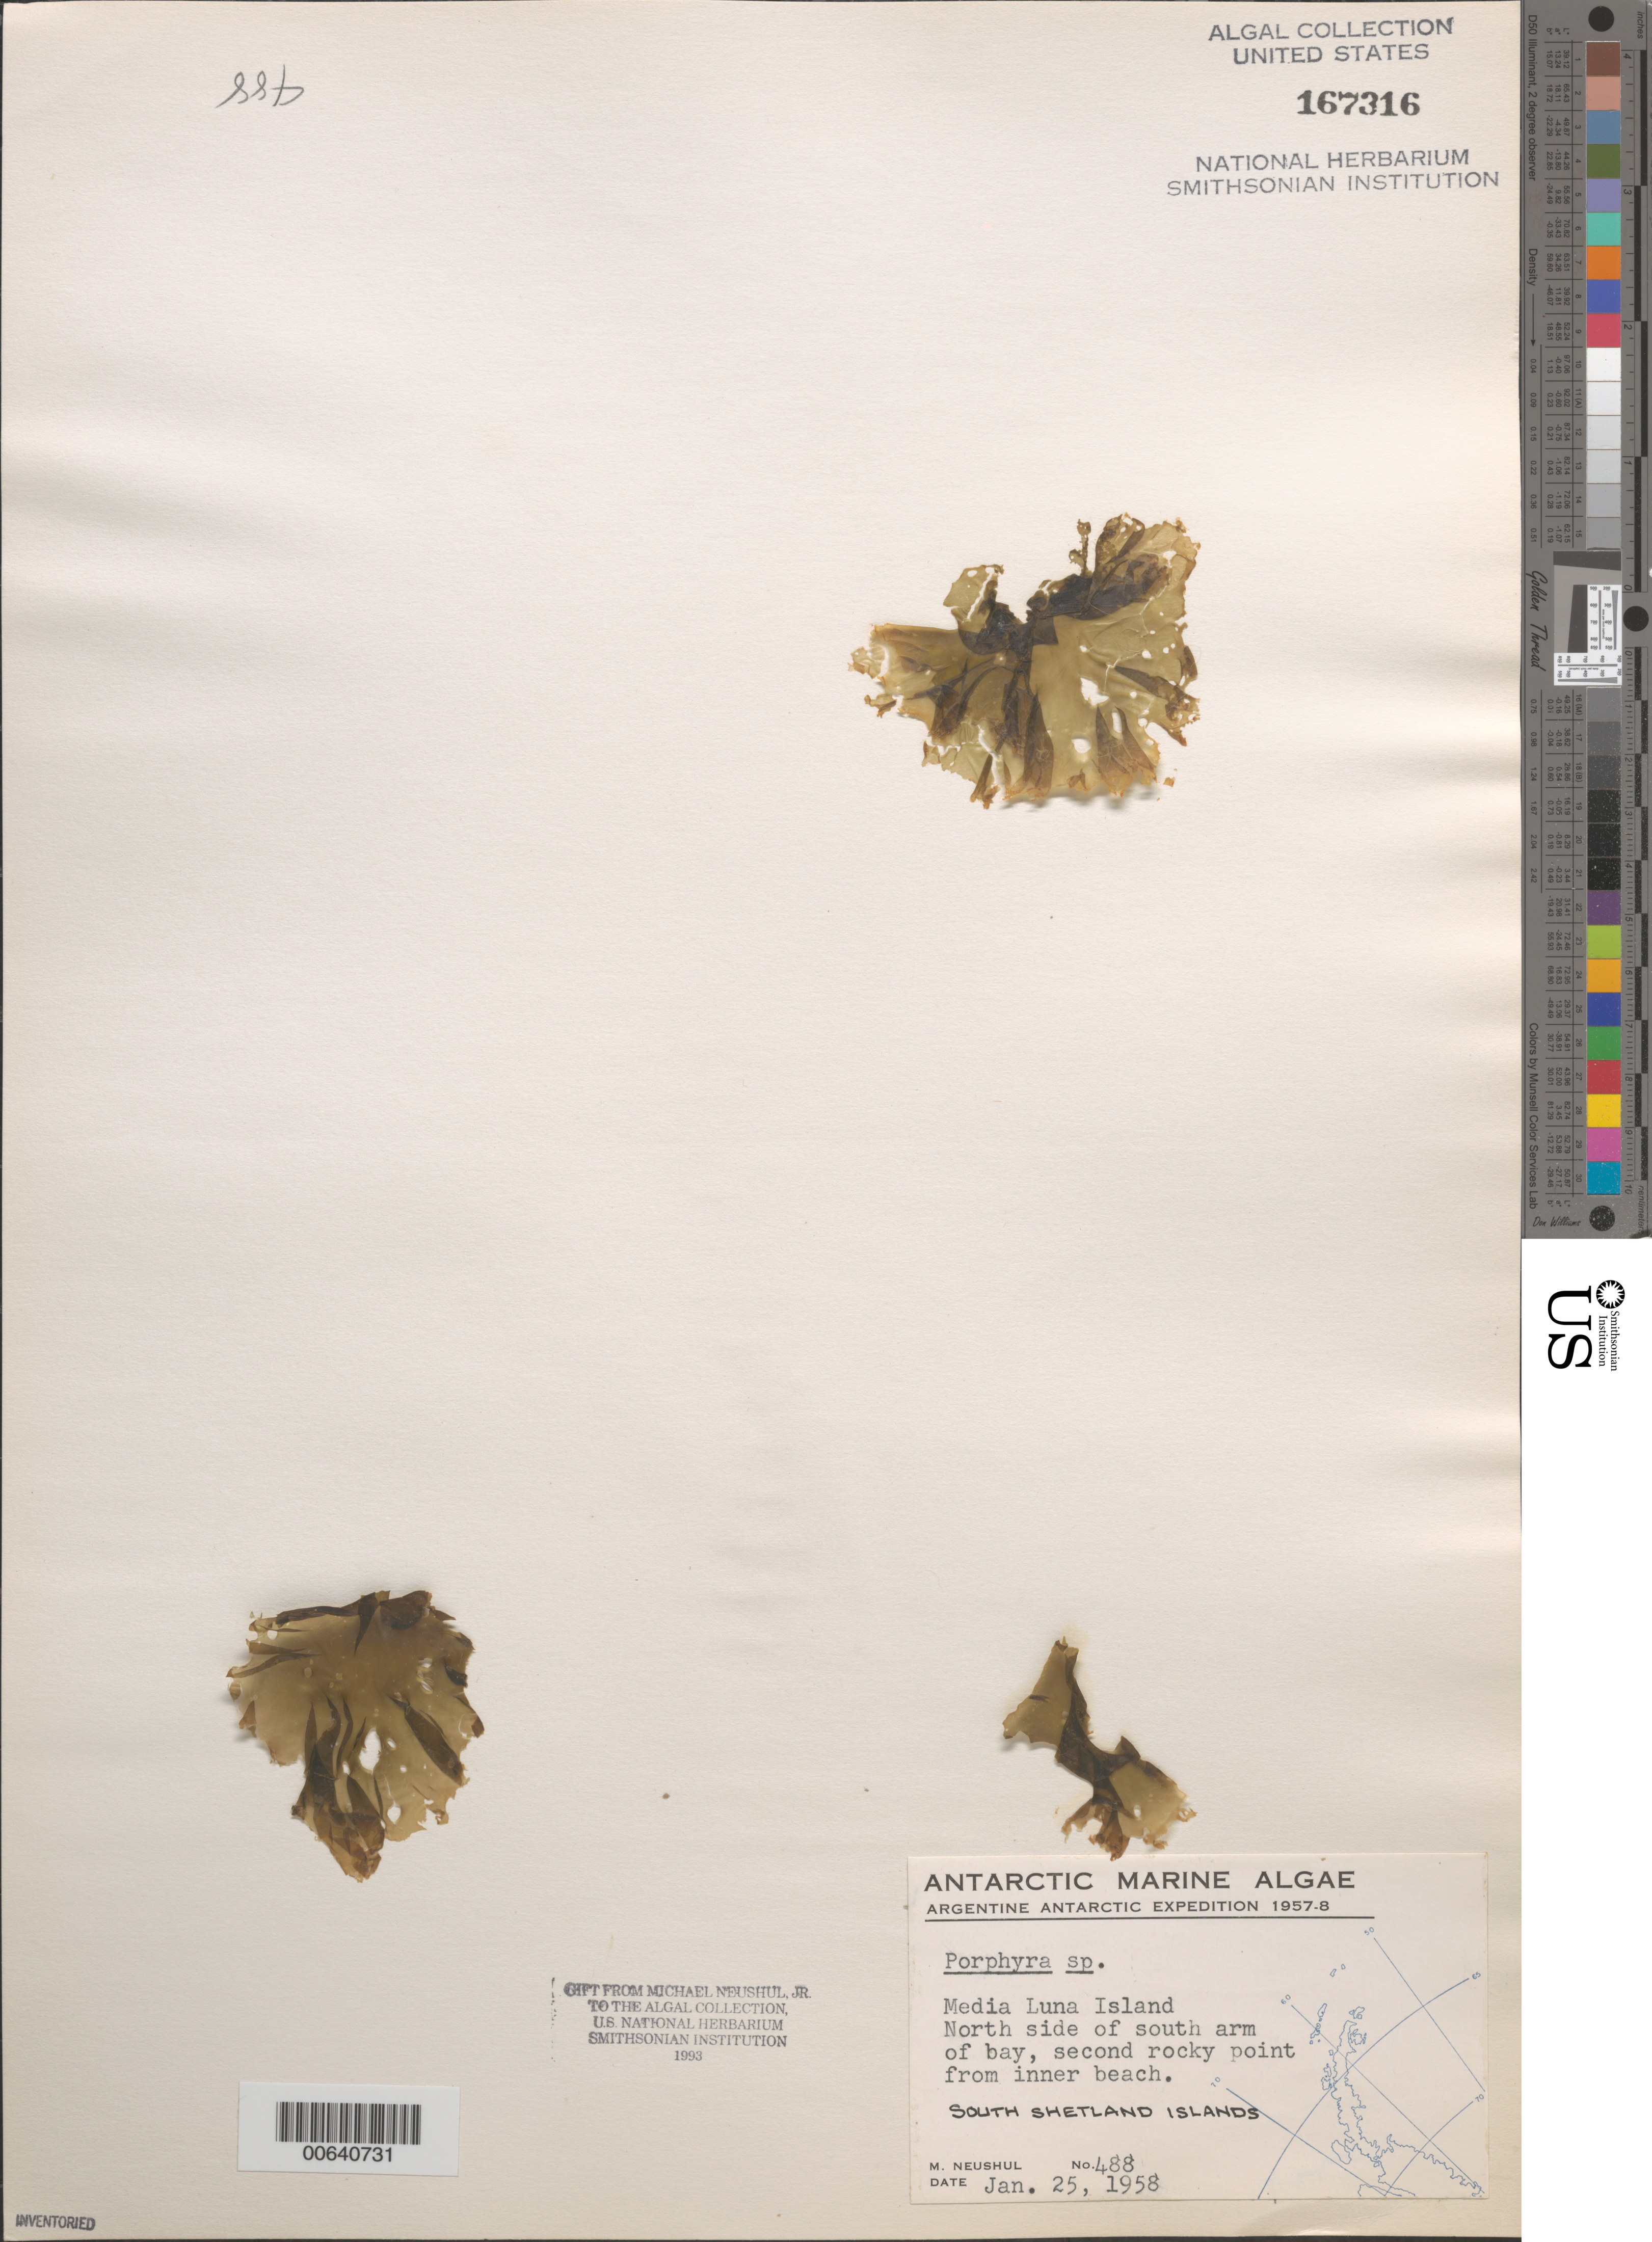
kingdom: Plantae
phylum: Rhodophyta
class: Bangiophyceae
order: Bangiales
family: Bangiaceae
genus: Porphyra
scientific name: Porphyra sp.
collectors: M. Neushul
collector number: Neushul 488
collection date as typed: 25 Jan 1958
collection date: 1958-01-25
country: Antarctica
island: Half Moon Island (Media Luna Island)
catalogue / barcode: US 167316